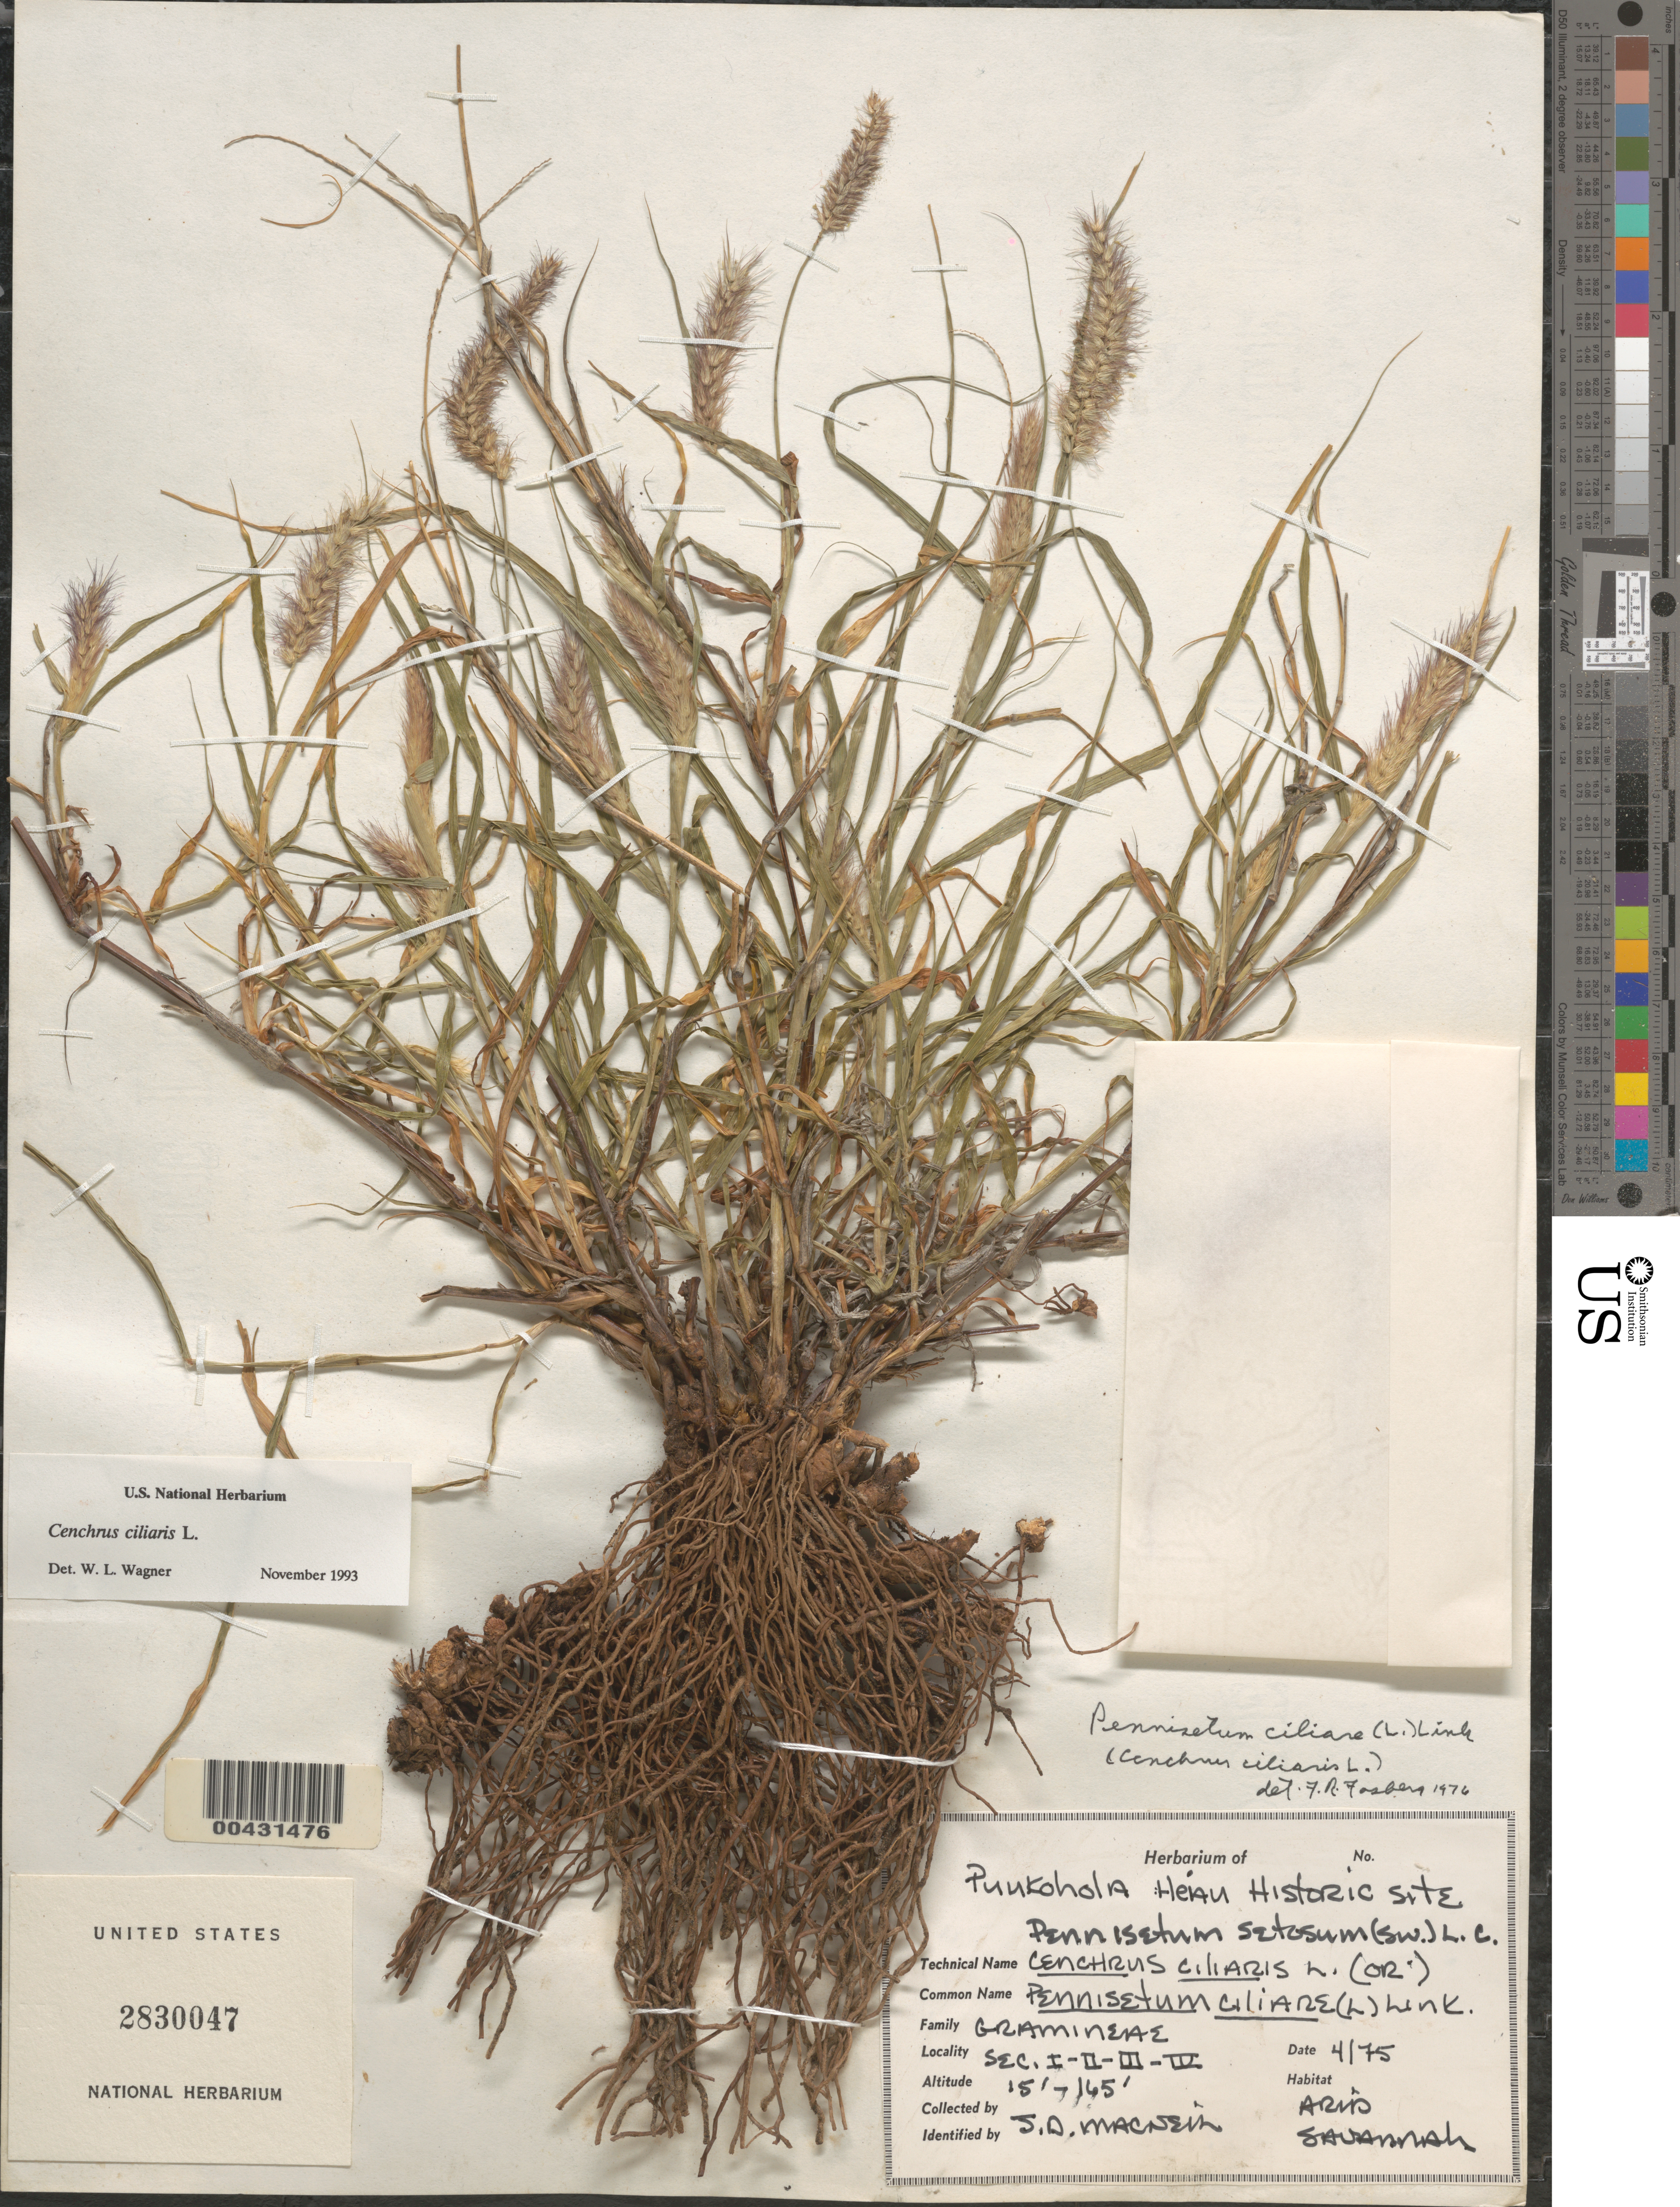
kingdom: Plantae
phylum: Tracheophyta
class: Liliopsida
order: Poales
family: Poaceae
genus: Cenchrus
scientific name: Cenchrus ciliaris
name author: L.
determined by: Wagner, W. L., (BOT), Smithsonian Institution - National Museum of Natural History (UNITED STATES)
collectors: J. MacNeil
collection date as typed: Apr 1975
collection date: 1975-04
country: United States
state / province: Hawaii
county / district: Hawaii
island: Hawaii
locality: Puukohola Heiau Historic Site, Sec. I-II-III-IV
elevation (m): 5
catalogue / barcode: US 2830047